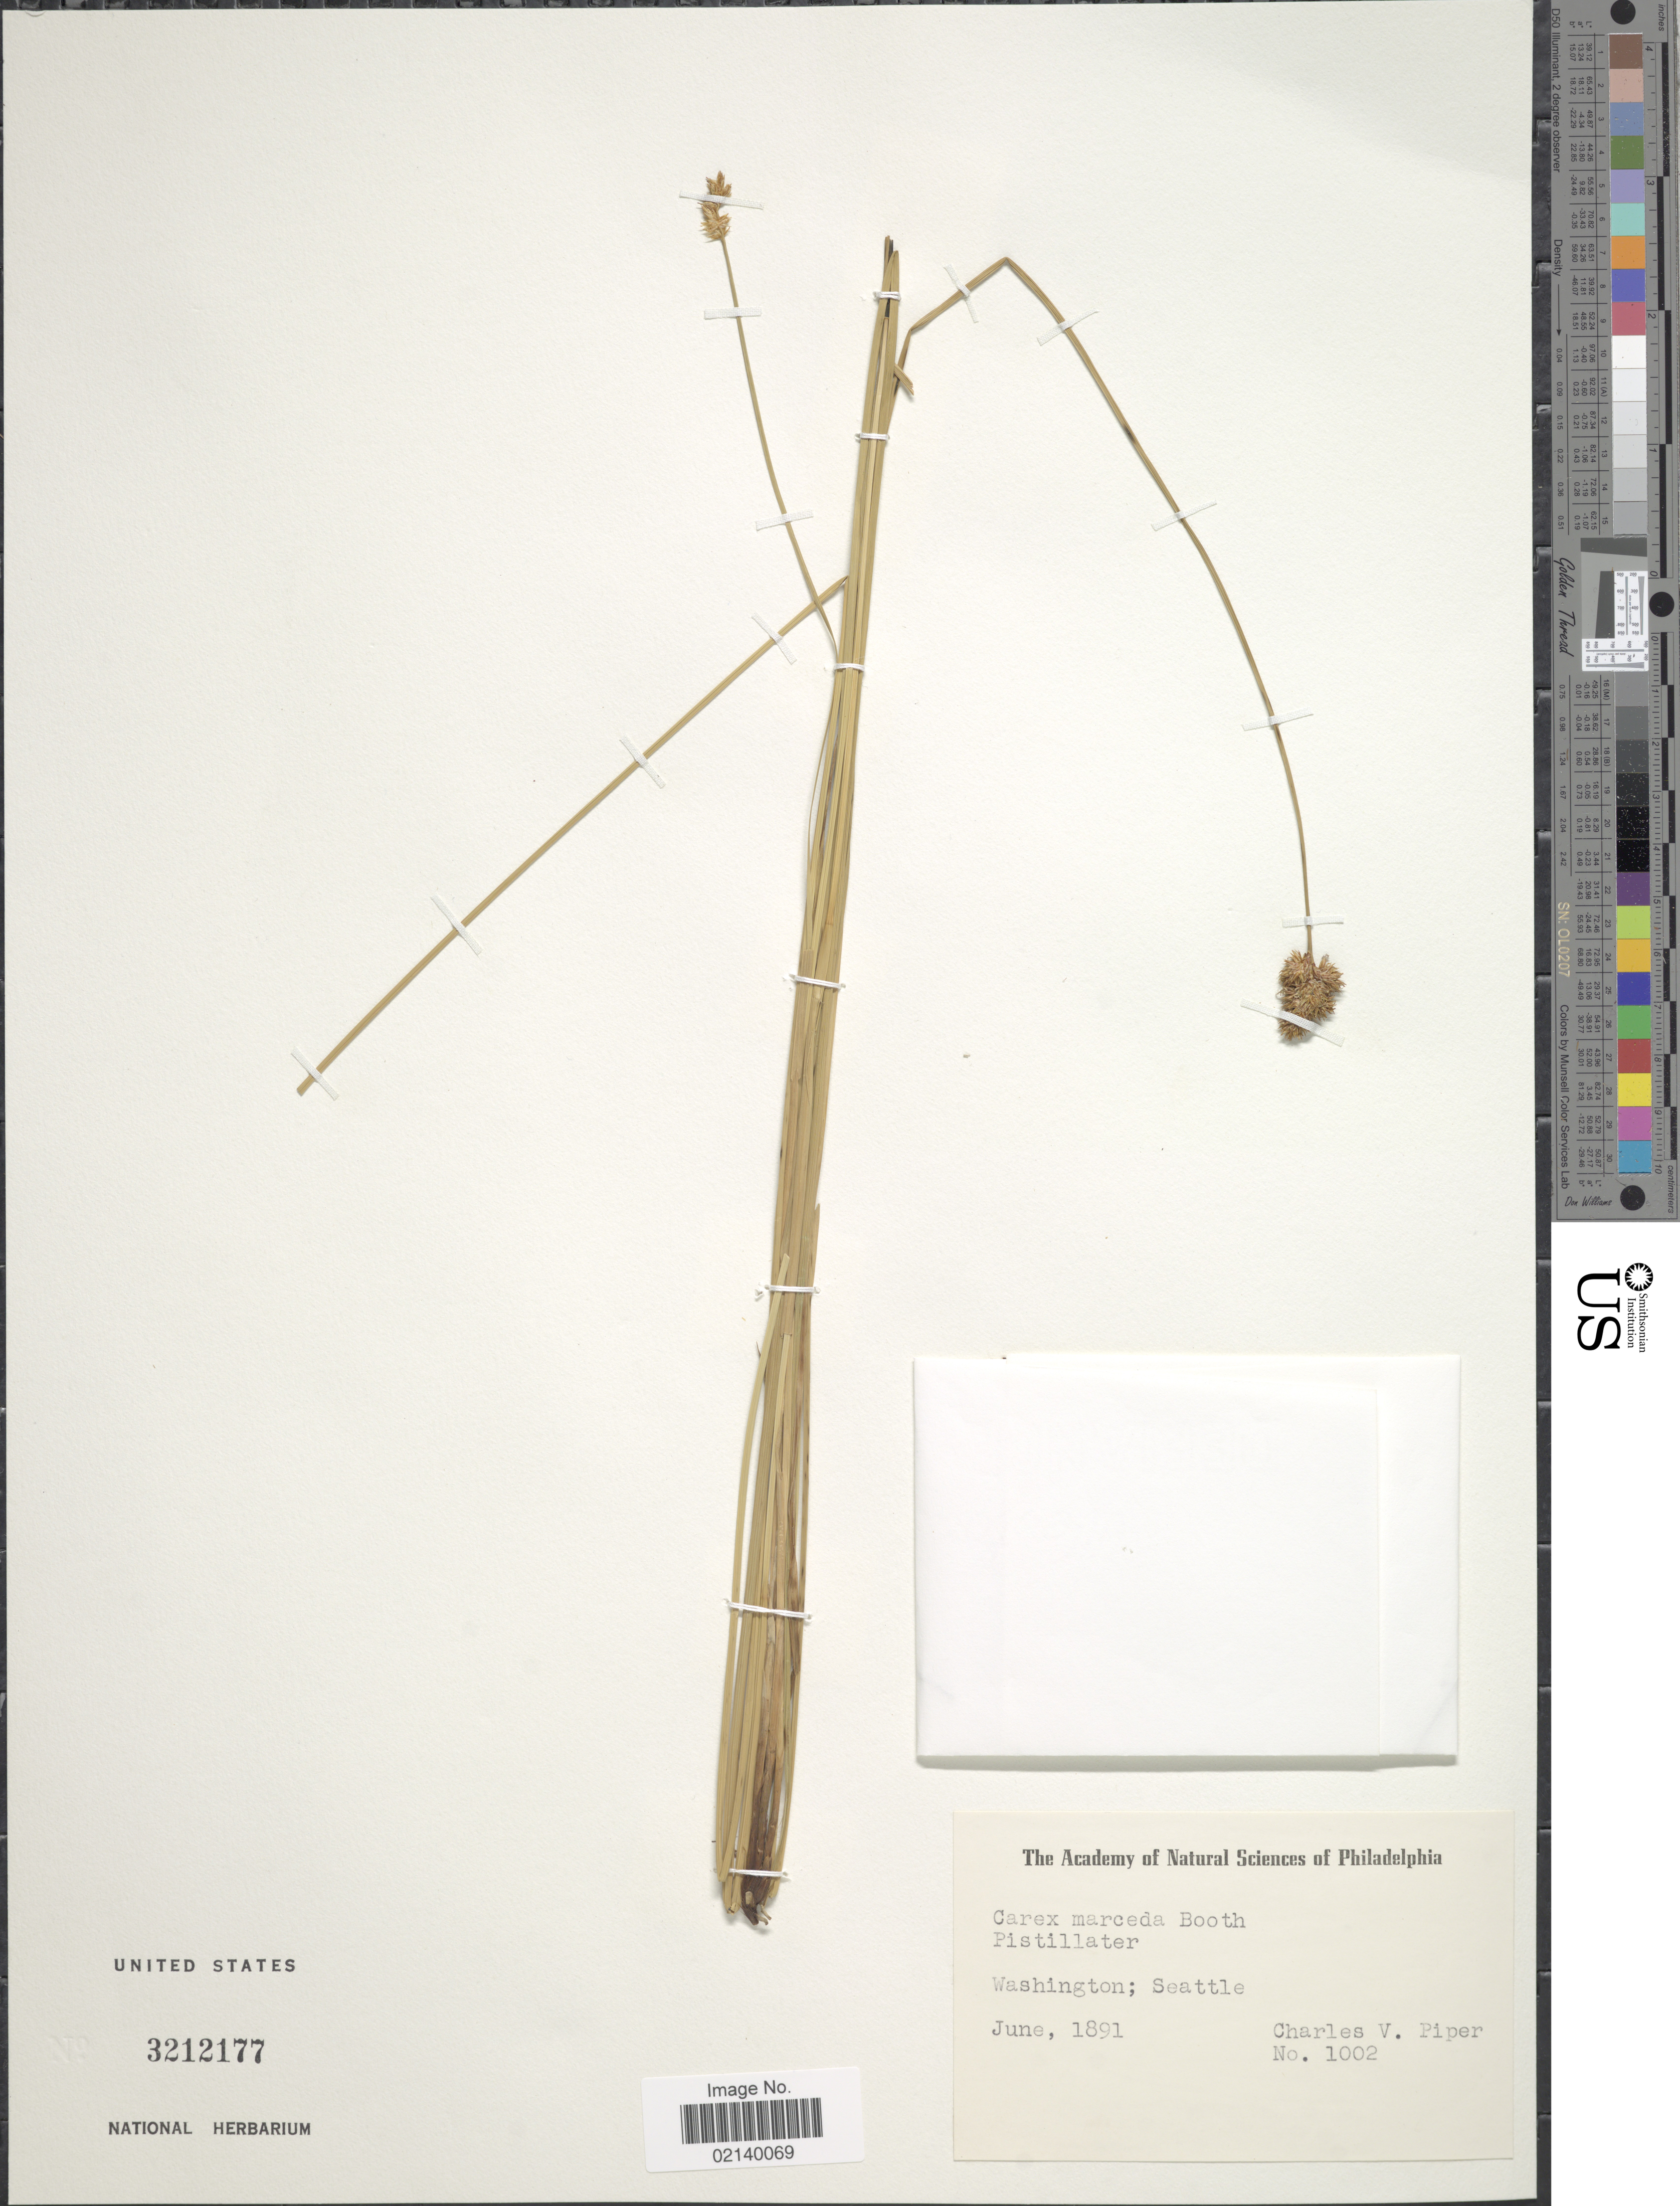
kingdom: Plantae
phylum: Tracheophyta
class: Liliopsida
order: Poales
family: Cyperaceae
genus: Carex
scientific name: Carex sp.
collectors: C. V. Piper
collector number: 1002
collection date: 1891-06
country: United States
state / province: Washington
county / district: King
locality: Seattle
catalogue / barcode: US 3212177